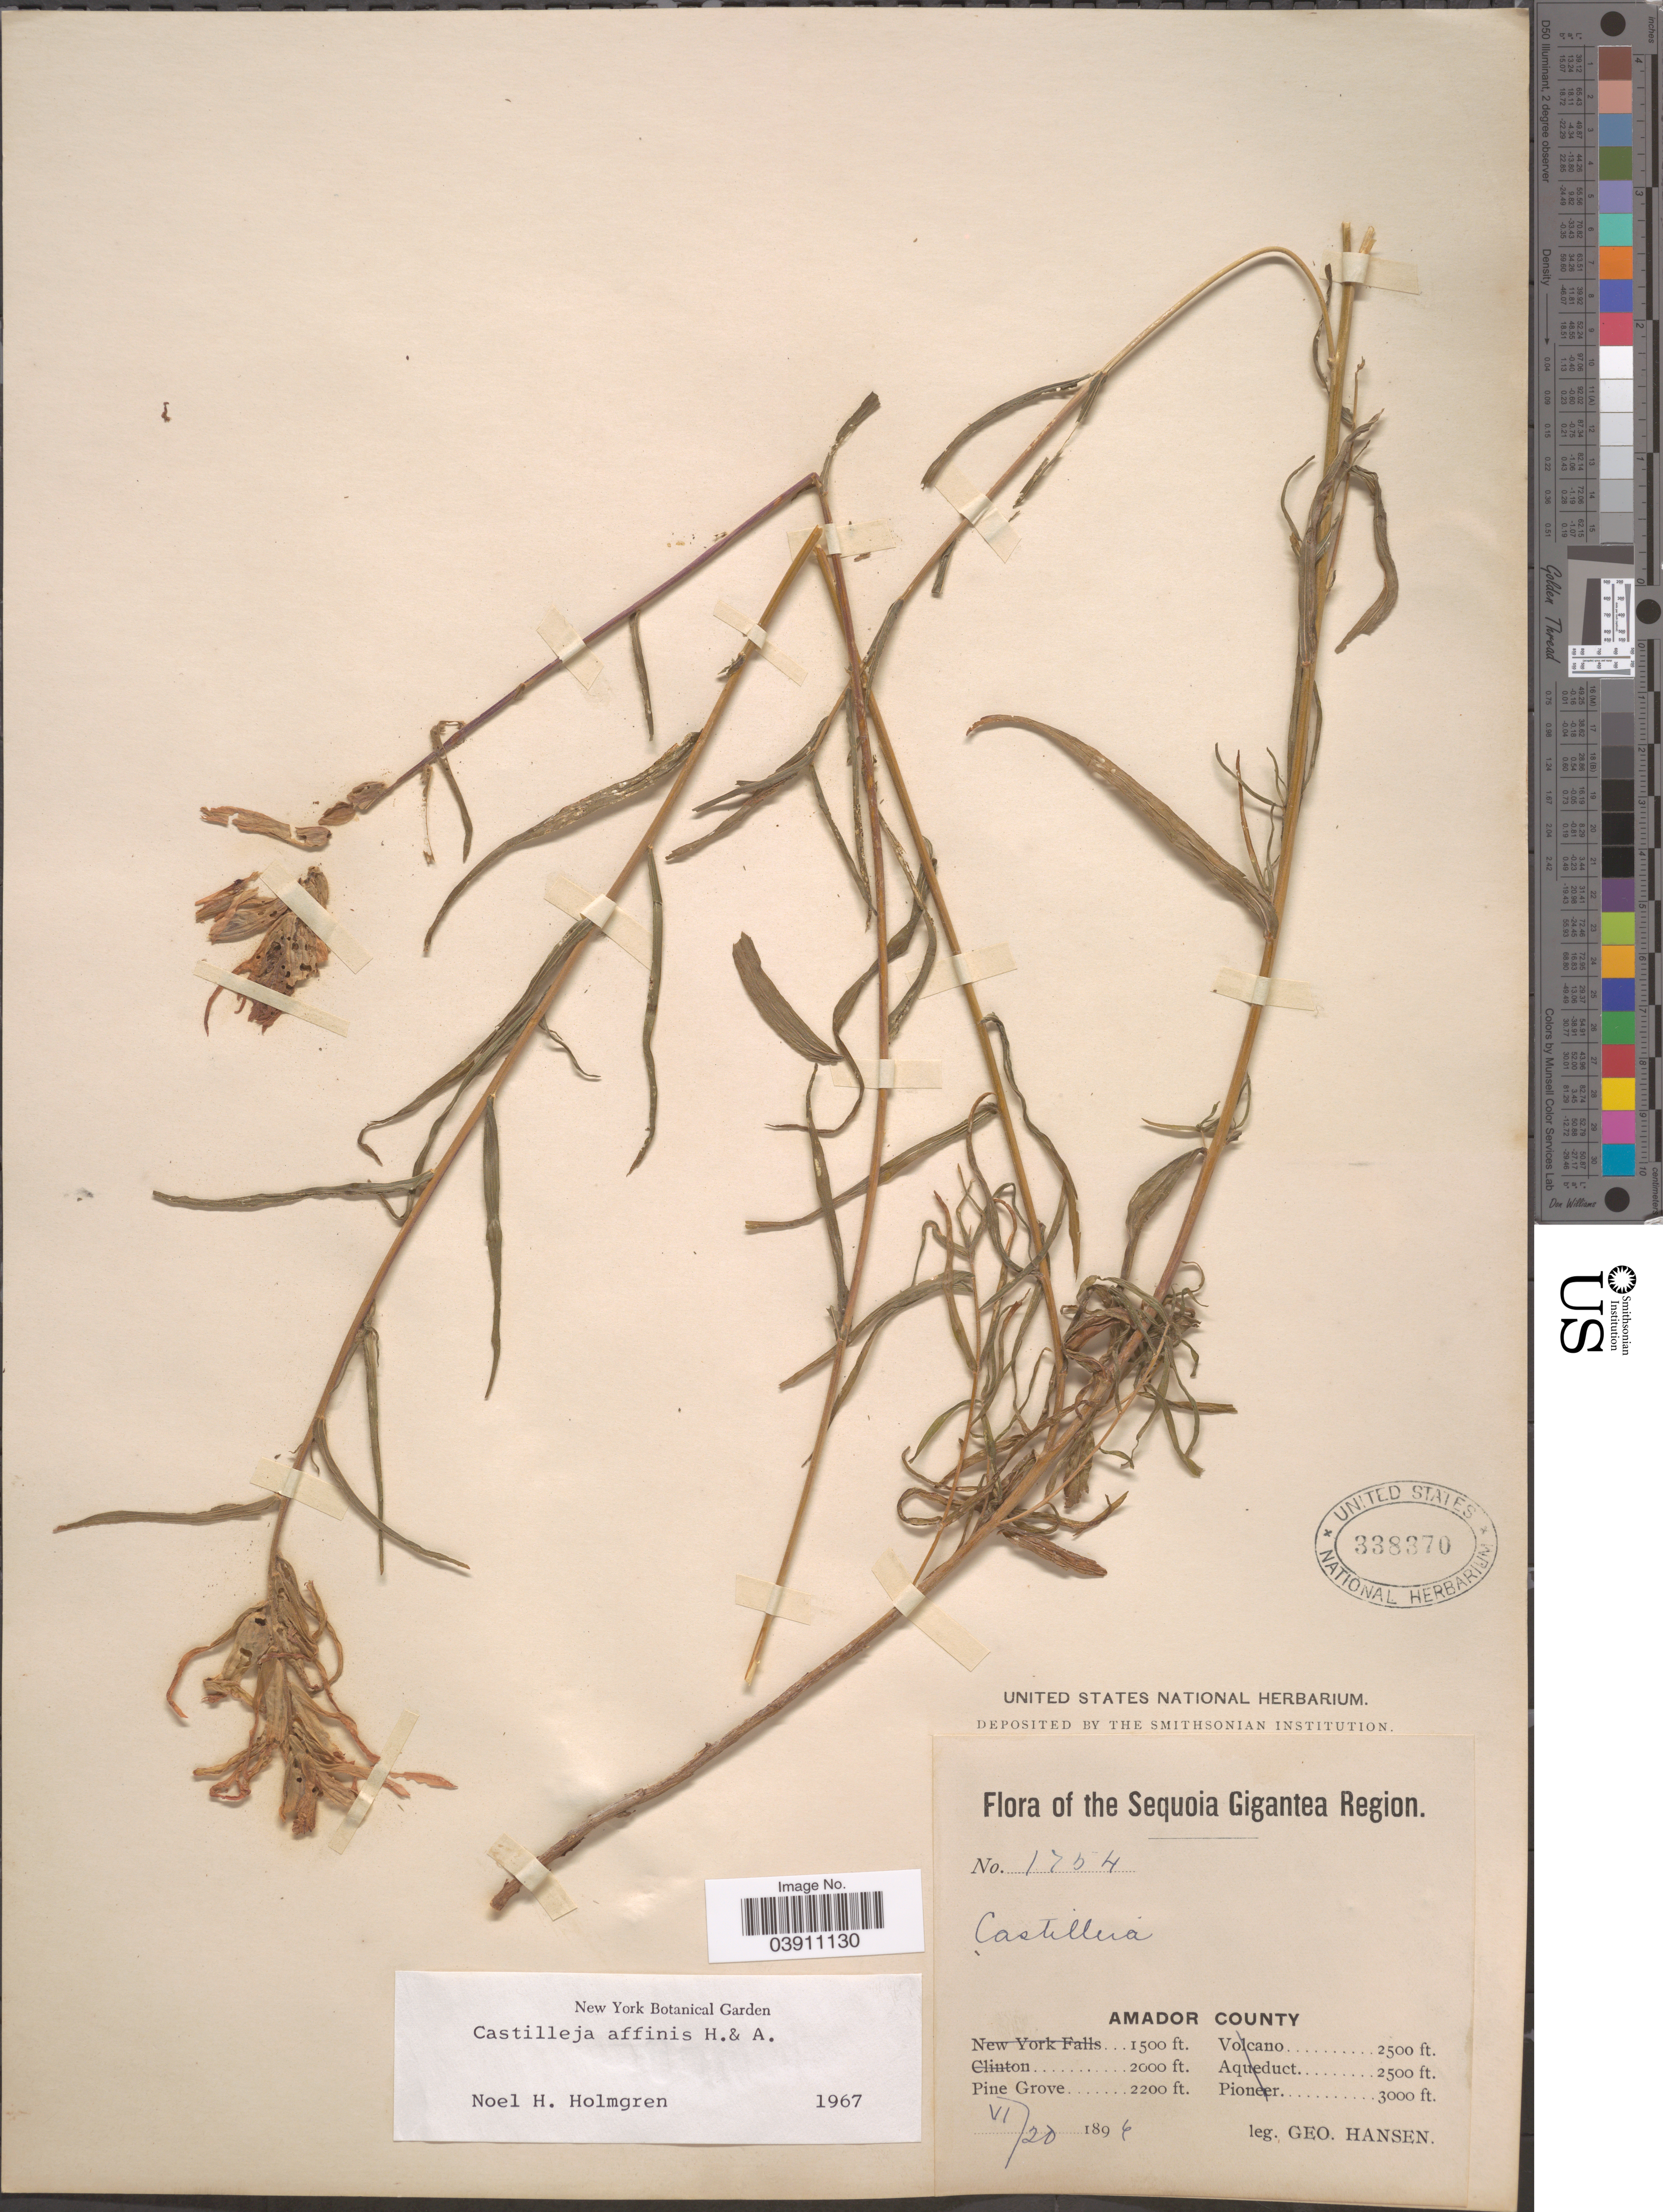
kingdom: Plantae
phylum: Tracheophyta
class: Magnoliopsida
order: Lamiales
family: Orobanchaceae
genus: Castilleja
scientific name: Castilleja affinis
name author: Hook. & Arn.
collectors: G. Hansen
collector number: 1754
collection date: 1896-06-20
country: United States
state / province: California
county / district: Amador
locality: The Sequoia Gigantea Region. Amador County. Pine Grove.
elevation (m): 671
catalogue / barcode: US 338370